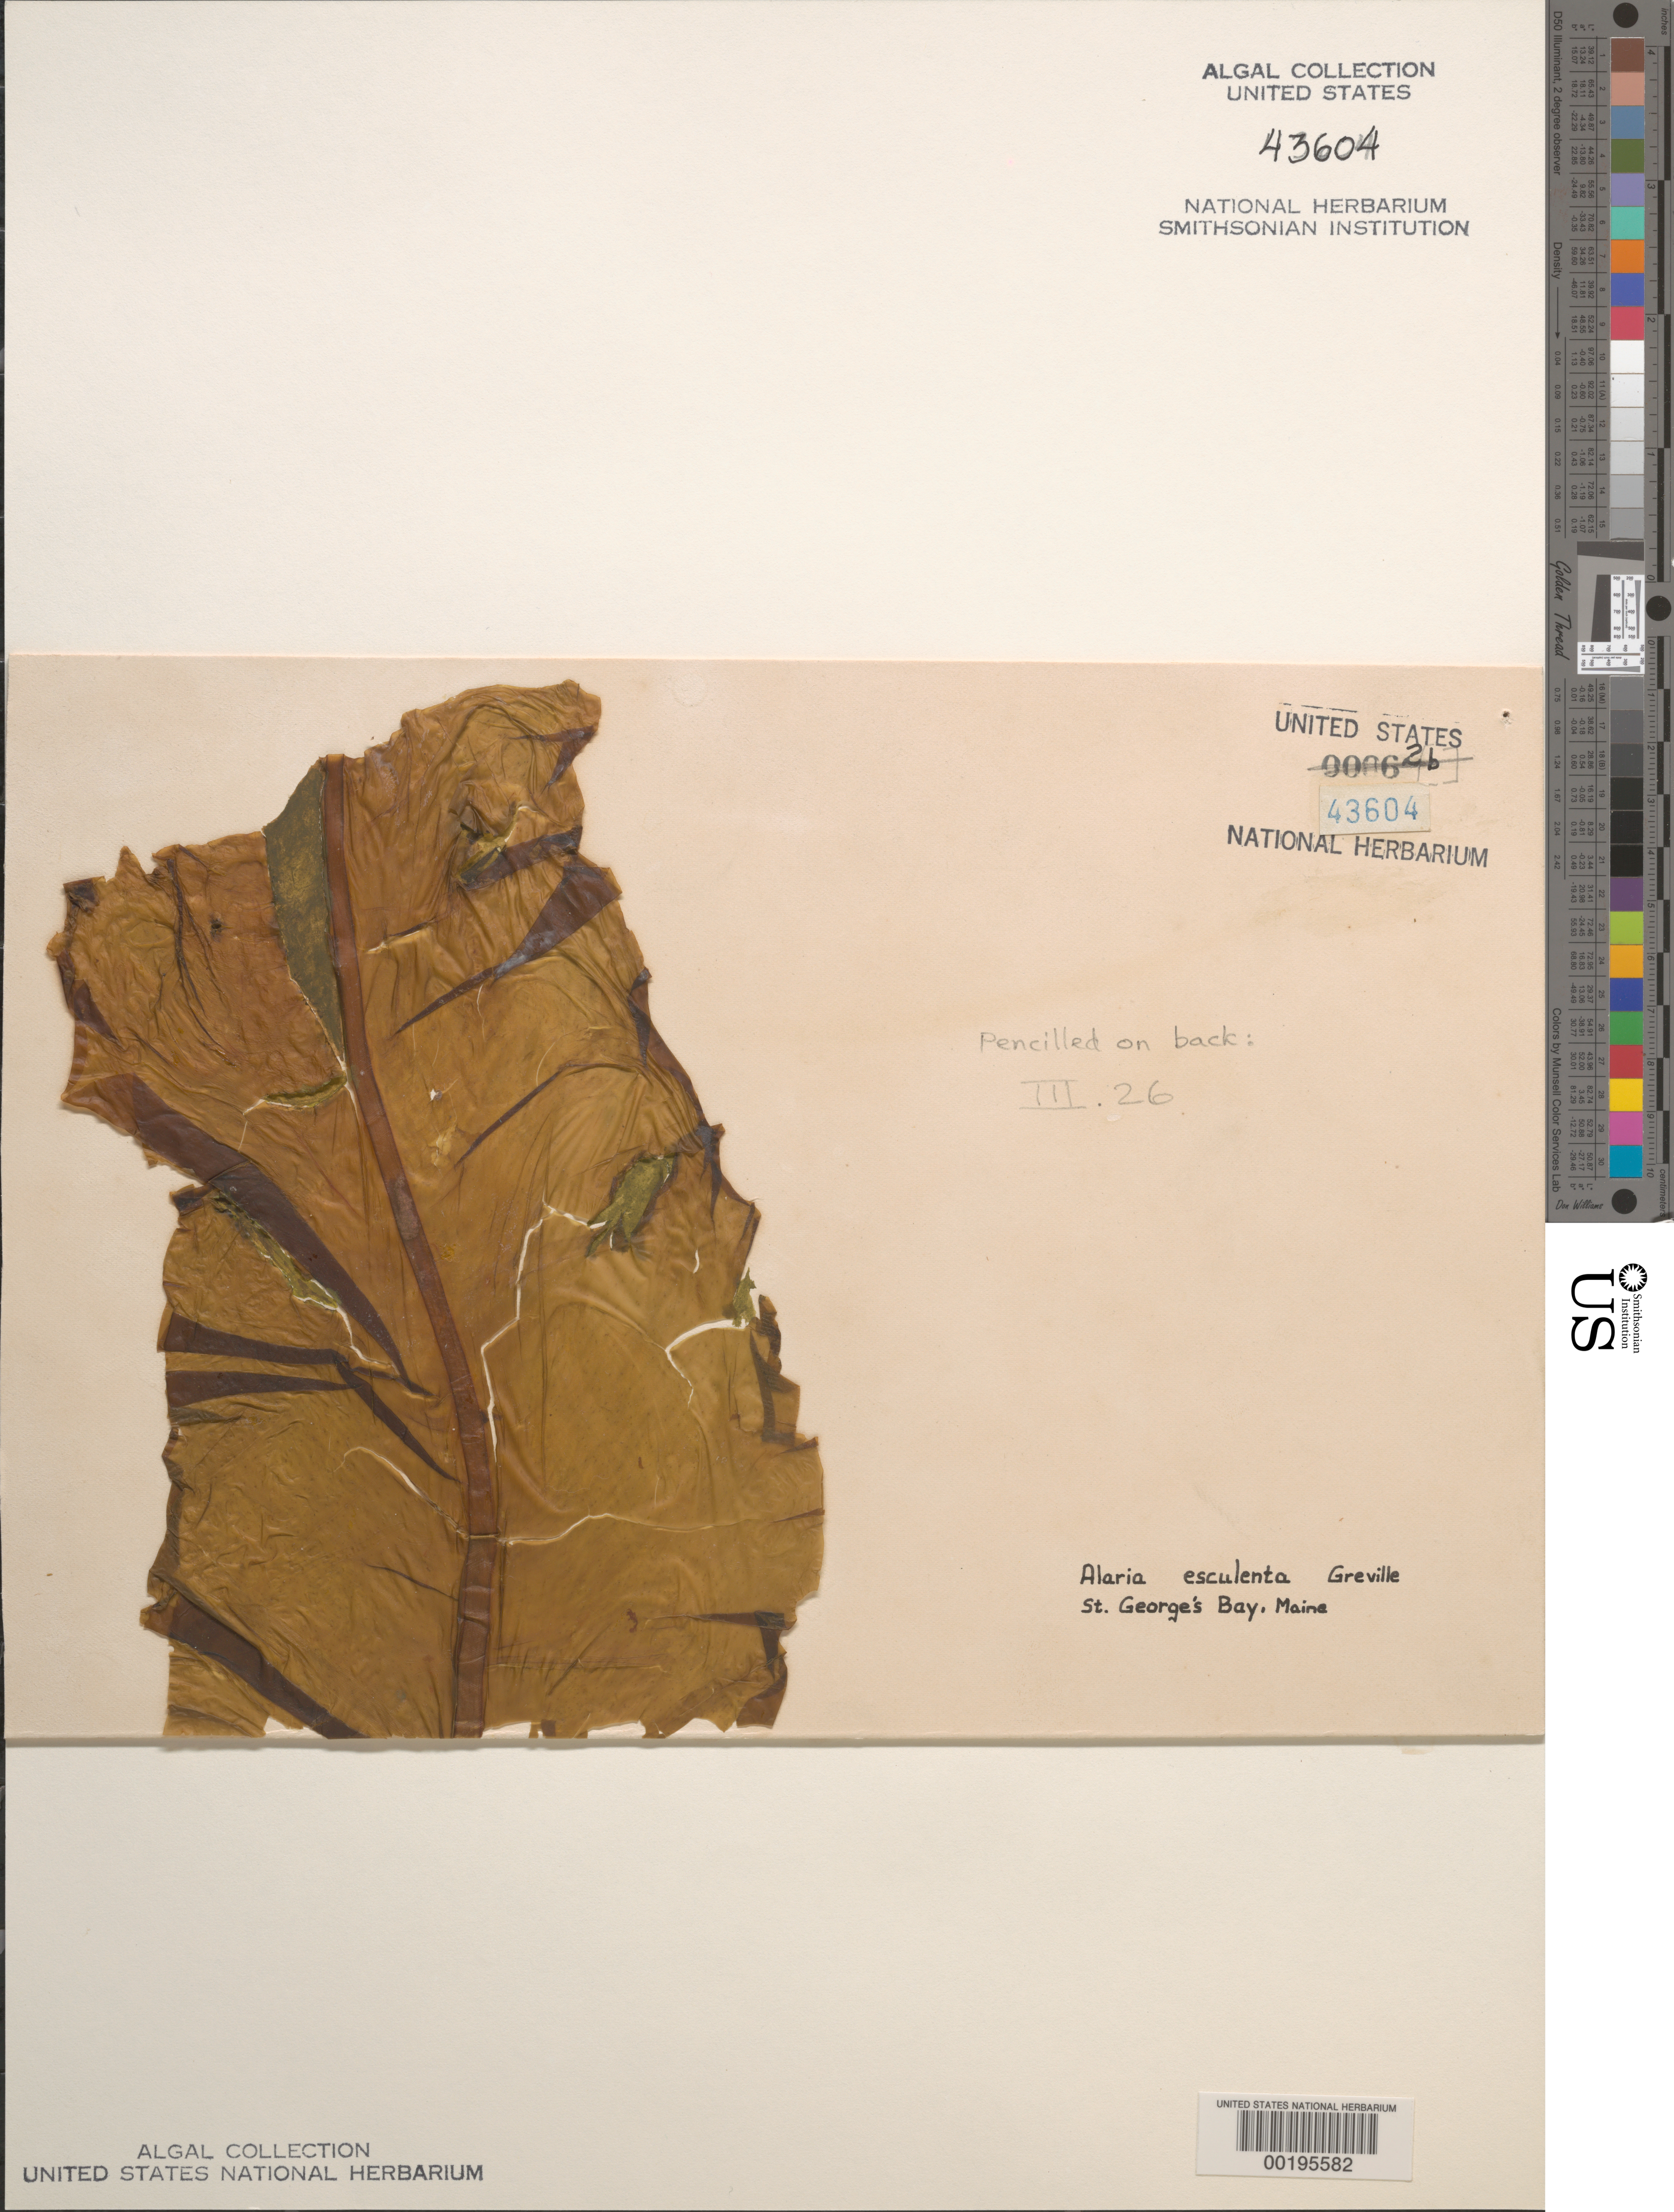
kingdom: Chromista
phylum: Ochrophyta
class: Phaeophyceae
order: Laminariales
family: Alariaceae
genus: Alaria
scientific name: Alaria esculenta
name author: (L.) Greville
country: United States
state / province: Maine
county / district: Waldo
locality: St. George's Bay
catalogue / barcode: US 43604